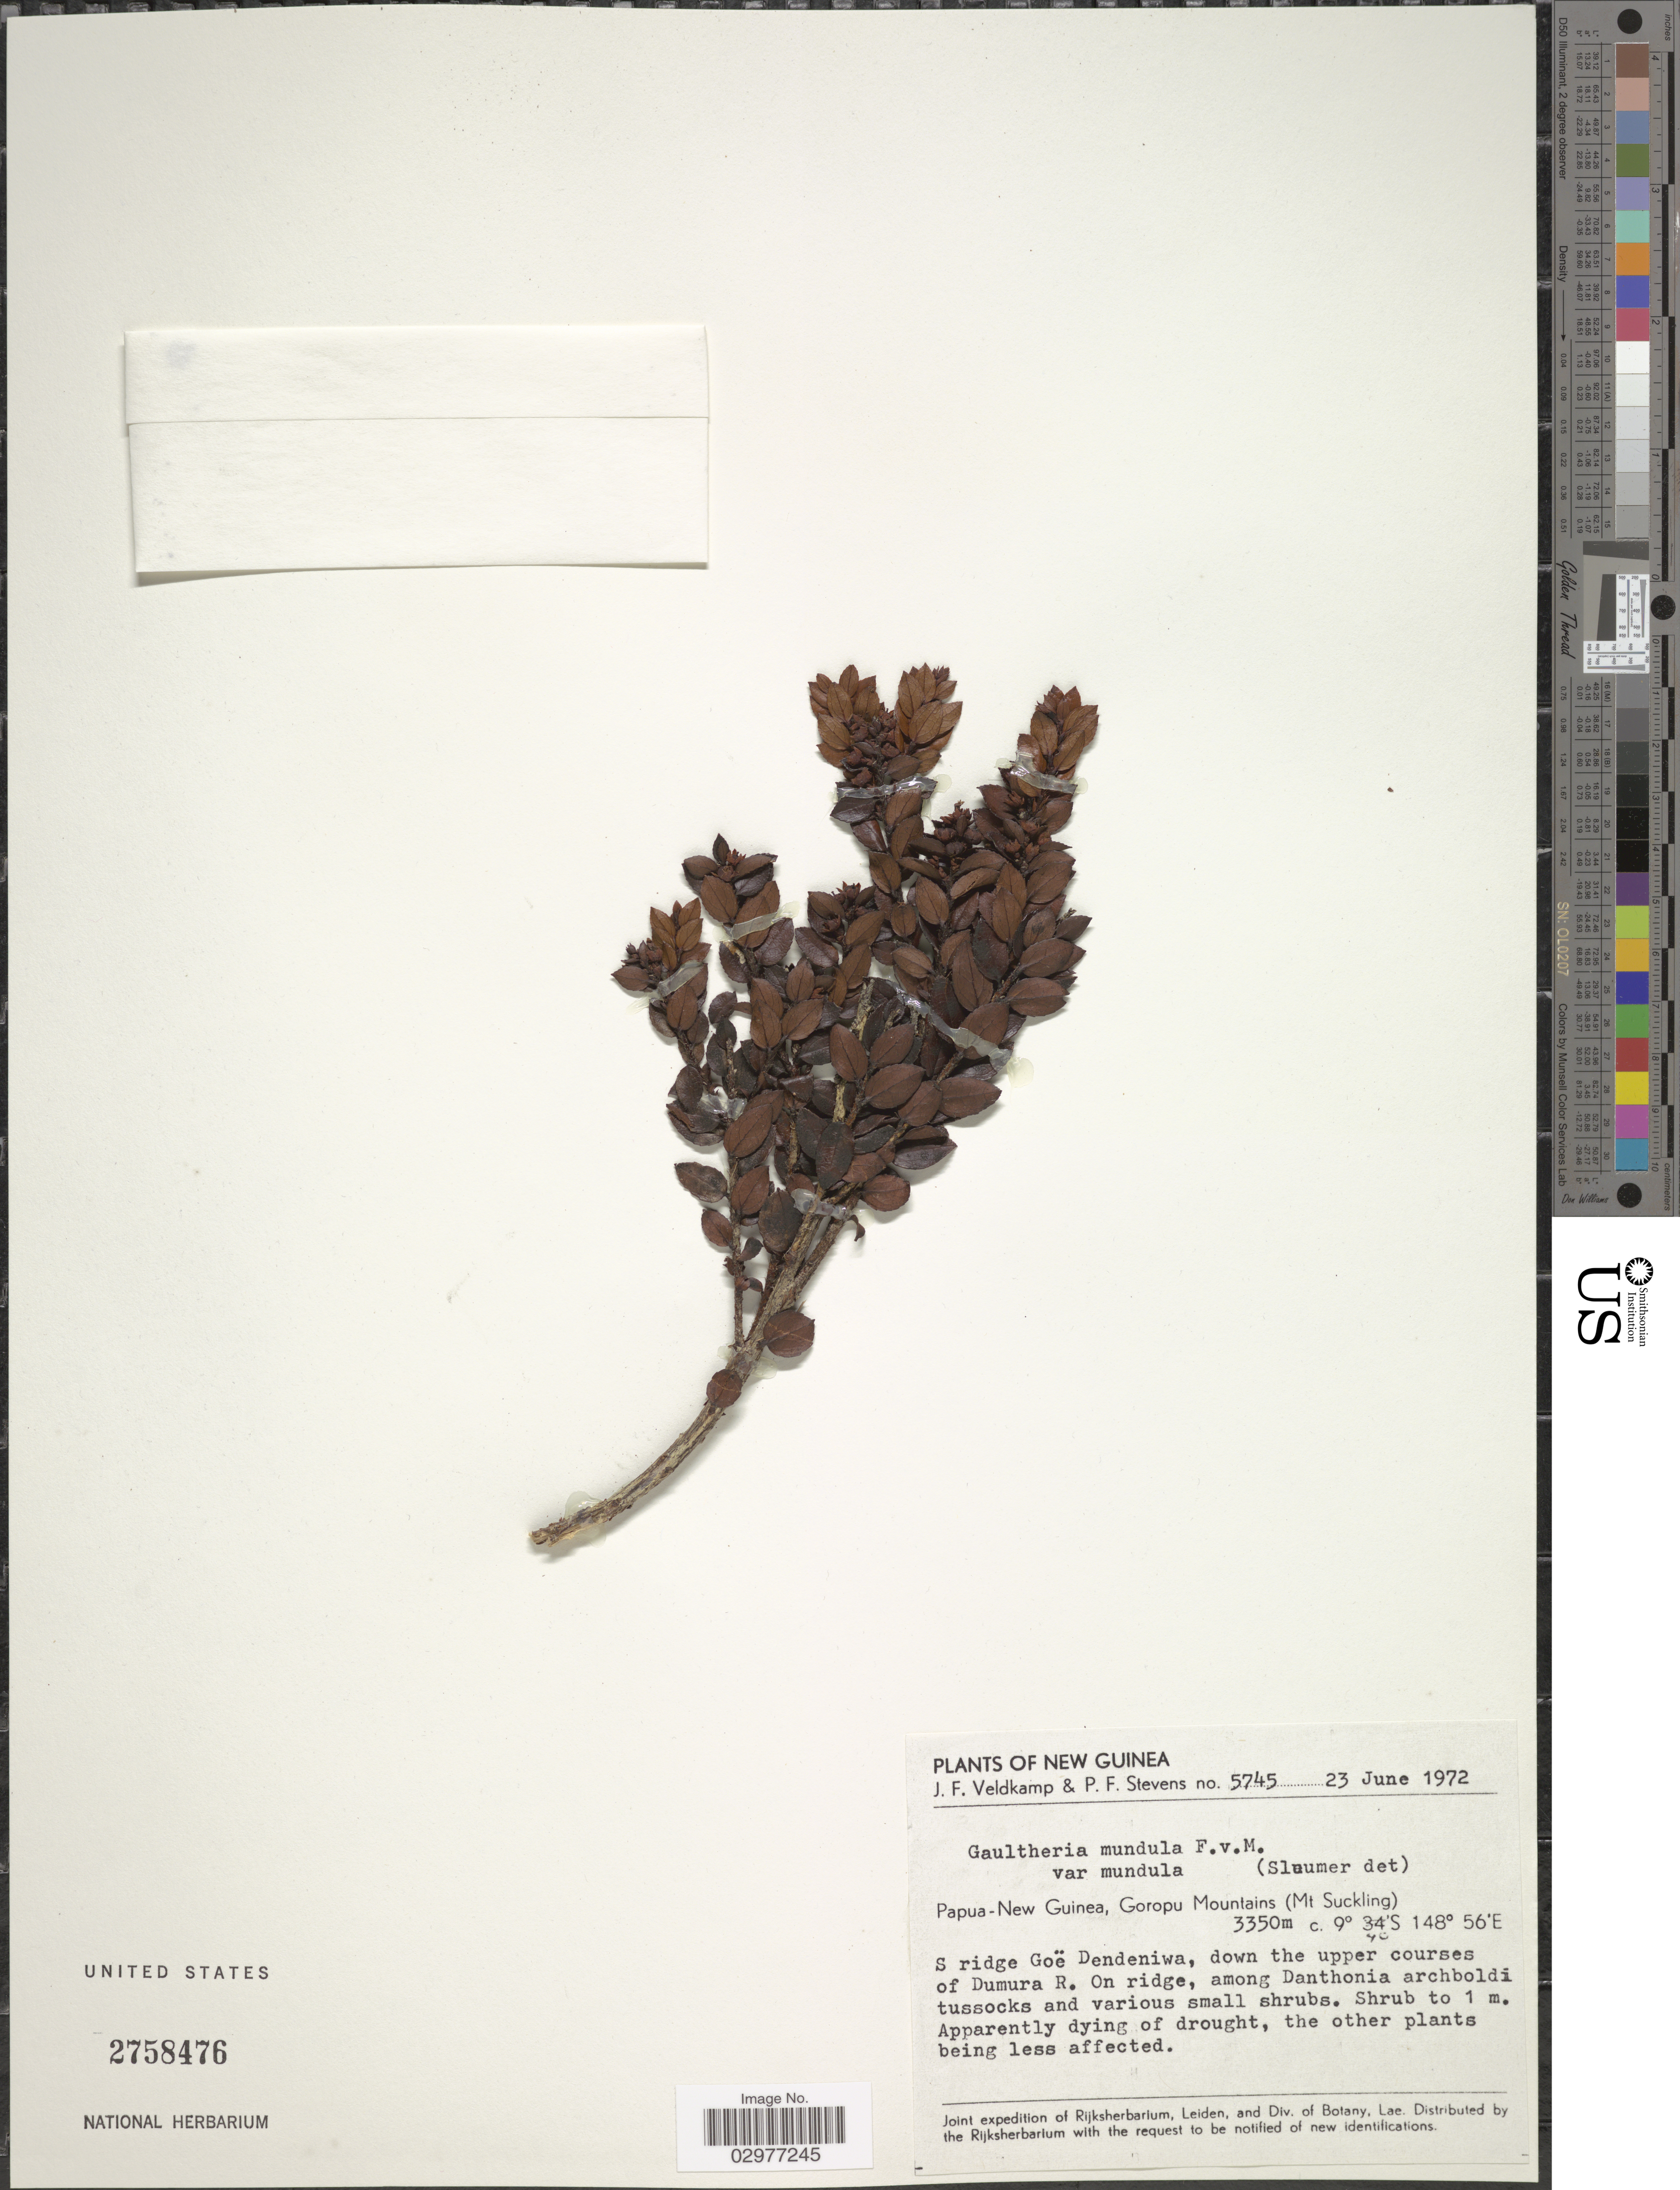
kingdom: Plantae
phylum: Tracheophyta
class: Magnoliopsida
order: Ericales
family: Ericaceae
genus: Gaultheria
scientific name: Gaultheria mundula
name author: F. Muell.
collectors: J. F. Veldkamp & P. F. Stevens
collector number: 5745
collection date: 1972-06-23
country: Papua New Guinea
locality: New Guinea. Goropu Mountains (Mt Suckling). S ridge Goë Dendeniwa, down the upper courses of Dumura R. On ridge, among Danthonia archboldi tussocks and various small shrubs.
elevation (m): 3350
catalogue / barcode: US 2758476